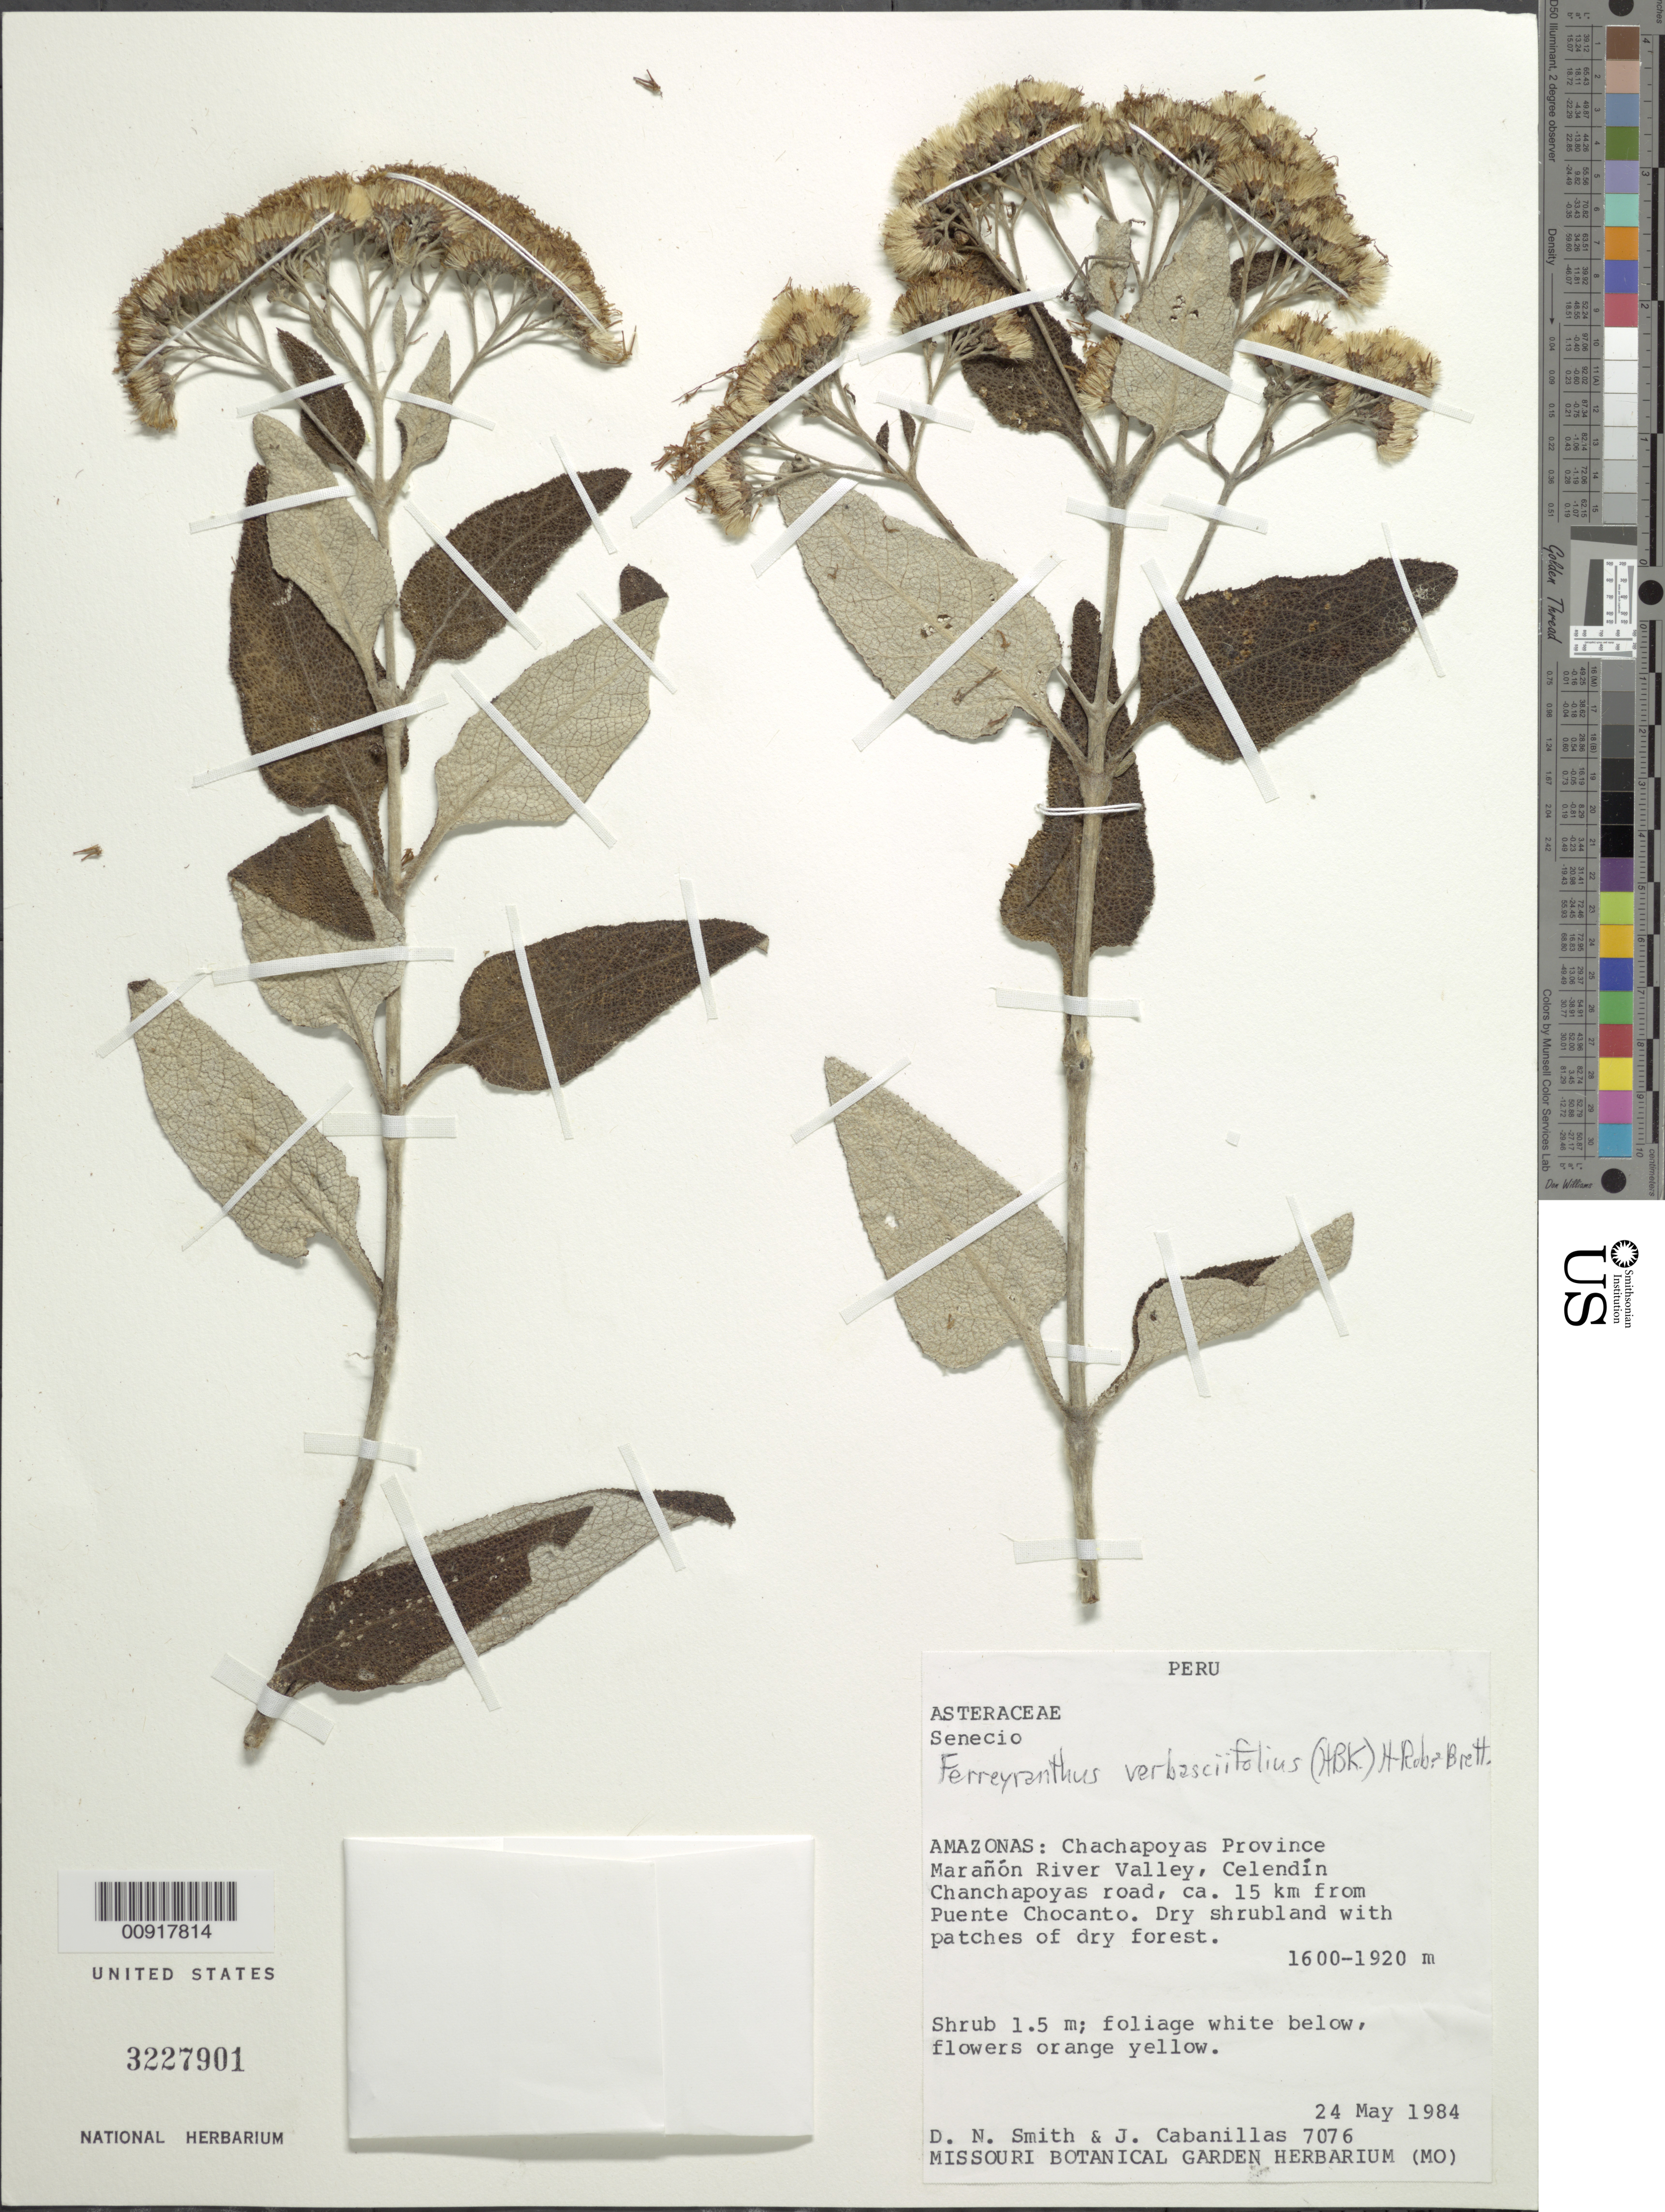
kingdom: Plantae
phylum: Tracheophyta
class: Magnoliopsida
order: Asterales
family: Asteraceae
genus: Ferreyranthus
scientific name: Ferreyranthus verbascifolius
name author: (Kunth) H. Rob. & Brettell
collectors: D. Smith & J. Cabanillas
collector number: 7076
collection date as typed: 24 May 1984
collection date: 1984-05-24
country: Peru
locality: Prov. Chachapoyas, Dpto. Amazonas, Marañon R. valley, Celedín-Chachapoyas road, ca. 15 km from Puente Chocanto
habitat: Dry shrubland with patches of dry forest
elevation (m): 1600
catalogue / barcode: US 3227901